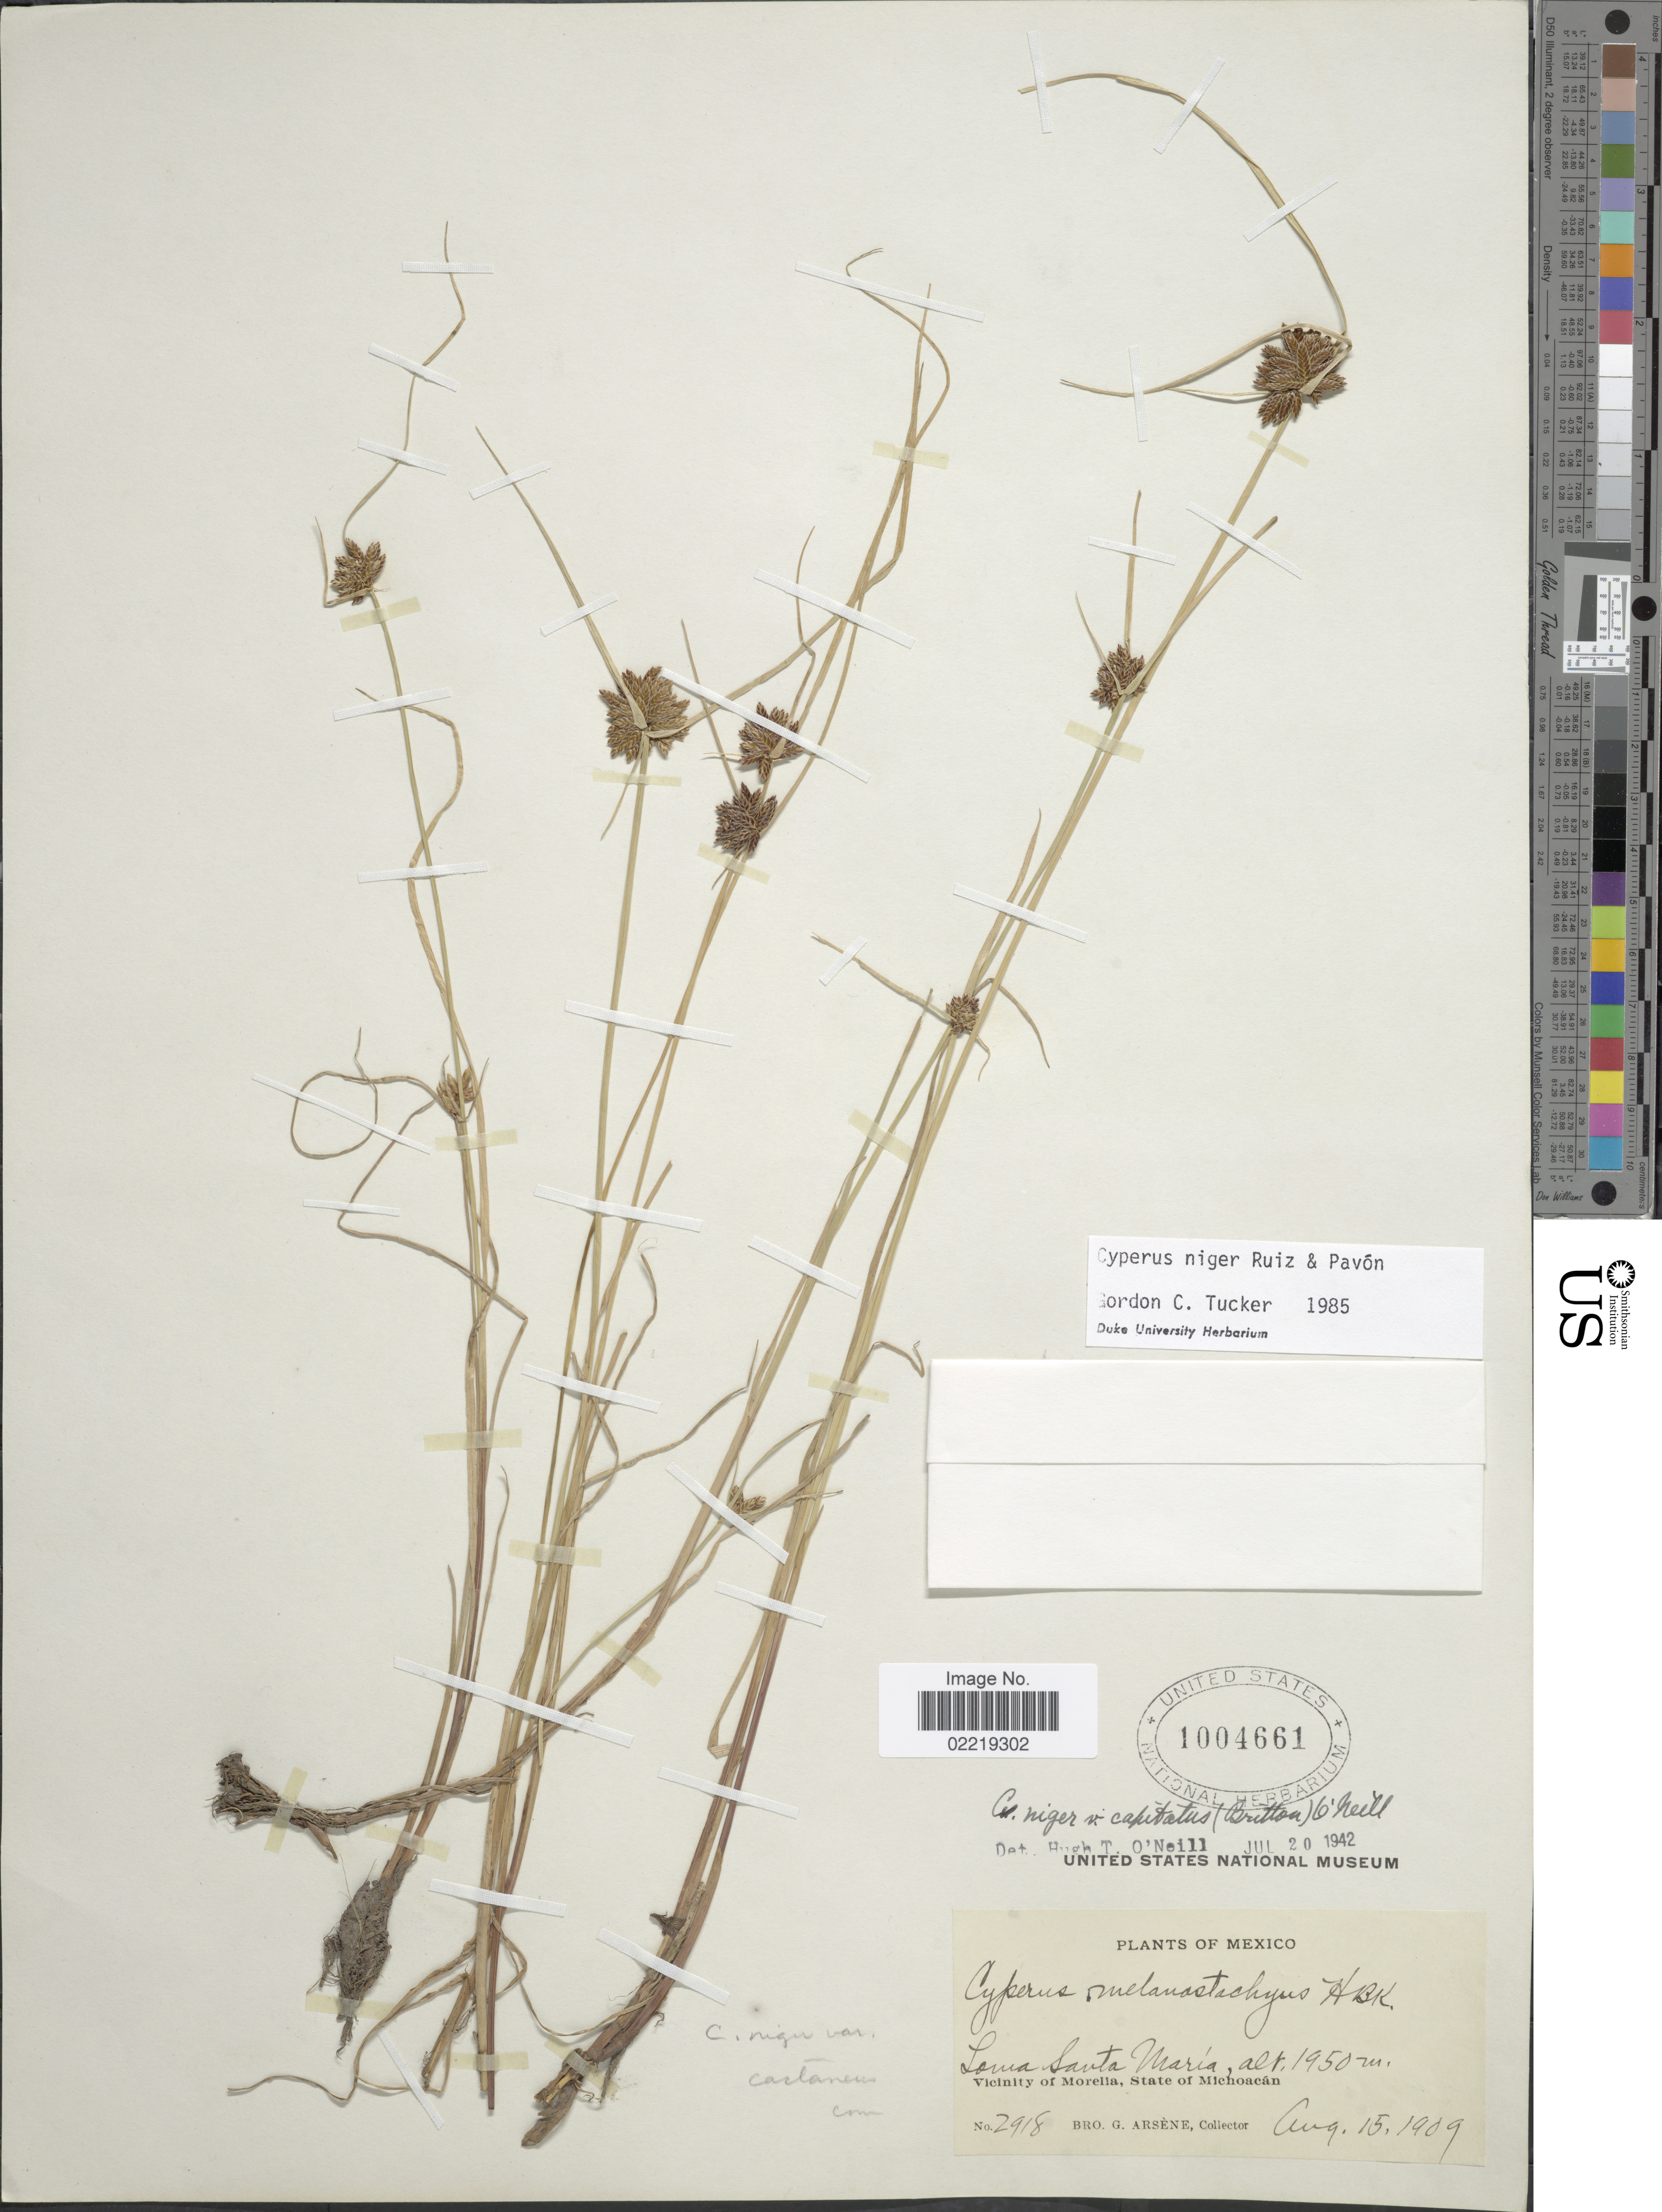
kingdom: Plantae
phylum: Tracheophyta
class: Liliopsida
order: Poales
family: Cyperaceae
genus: Cyperus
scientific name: Cyperus niger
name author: Ruiz & Pav.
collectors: Bro. G. Arsène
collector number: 2918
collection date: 1909-08-15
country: Mexico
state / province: Michoacán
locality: Loma Santa Maria, Vicinity of Morelia, State of Michoacan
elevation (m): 1950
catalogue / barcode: US 1004661